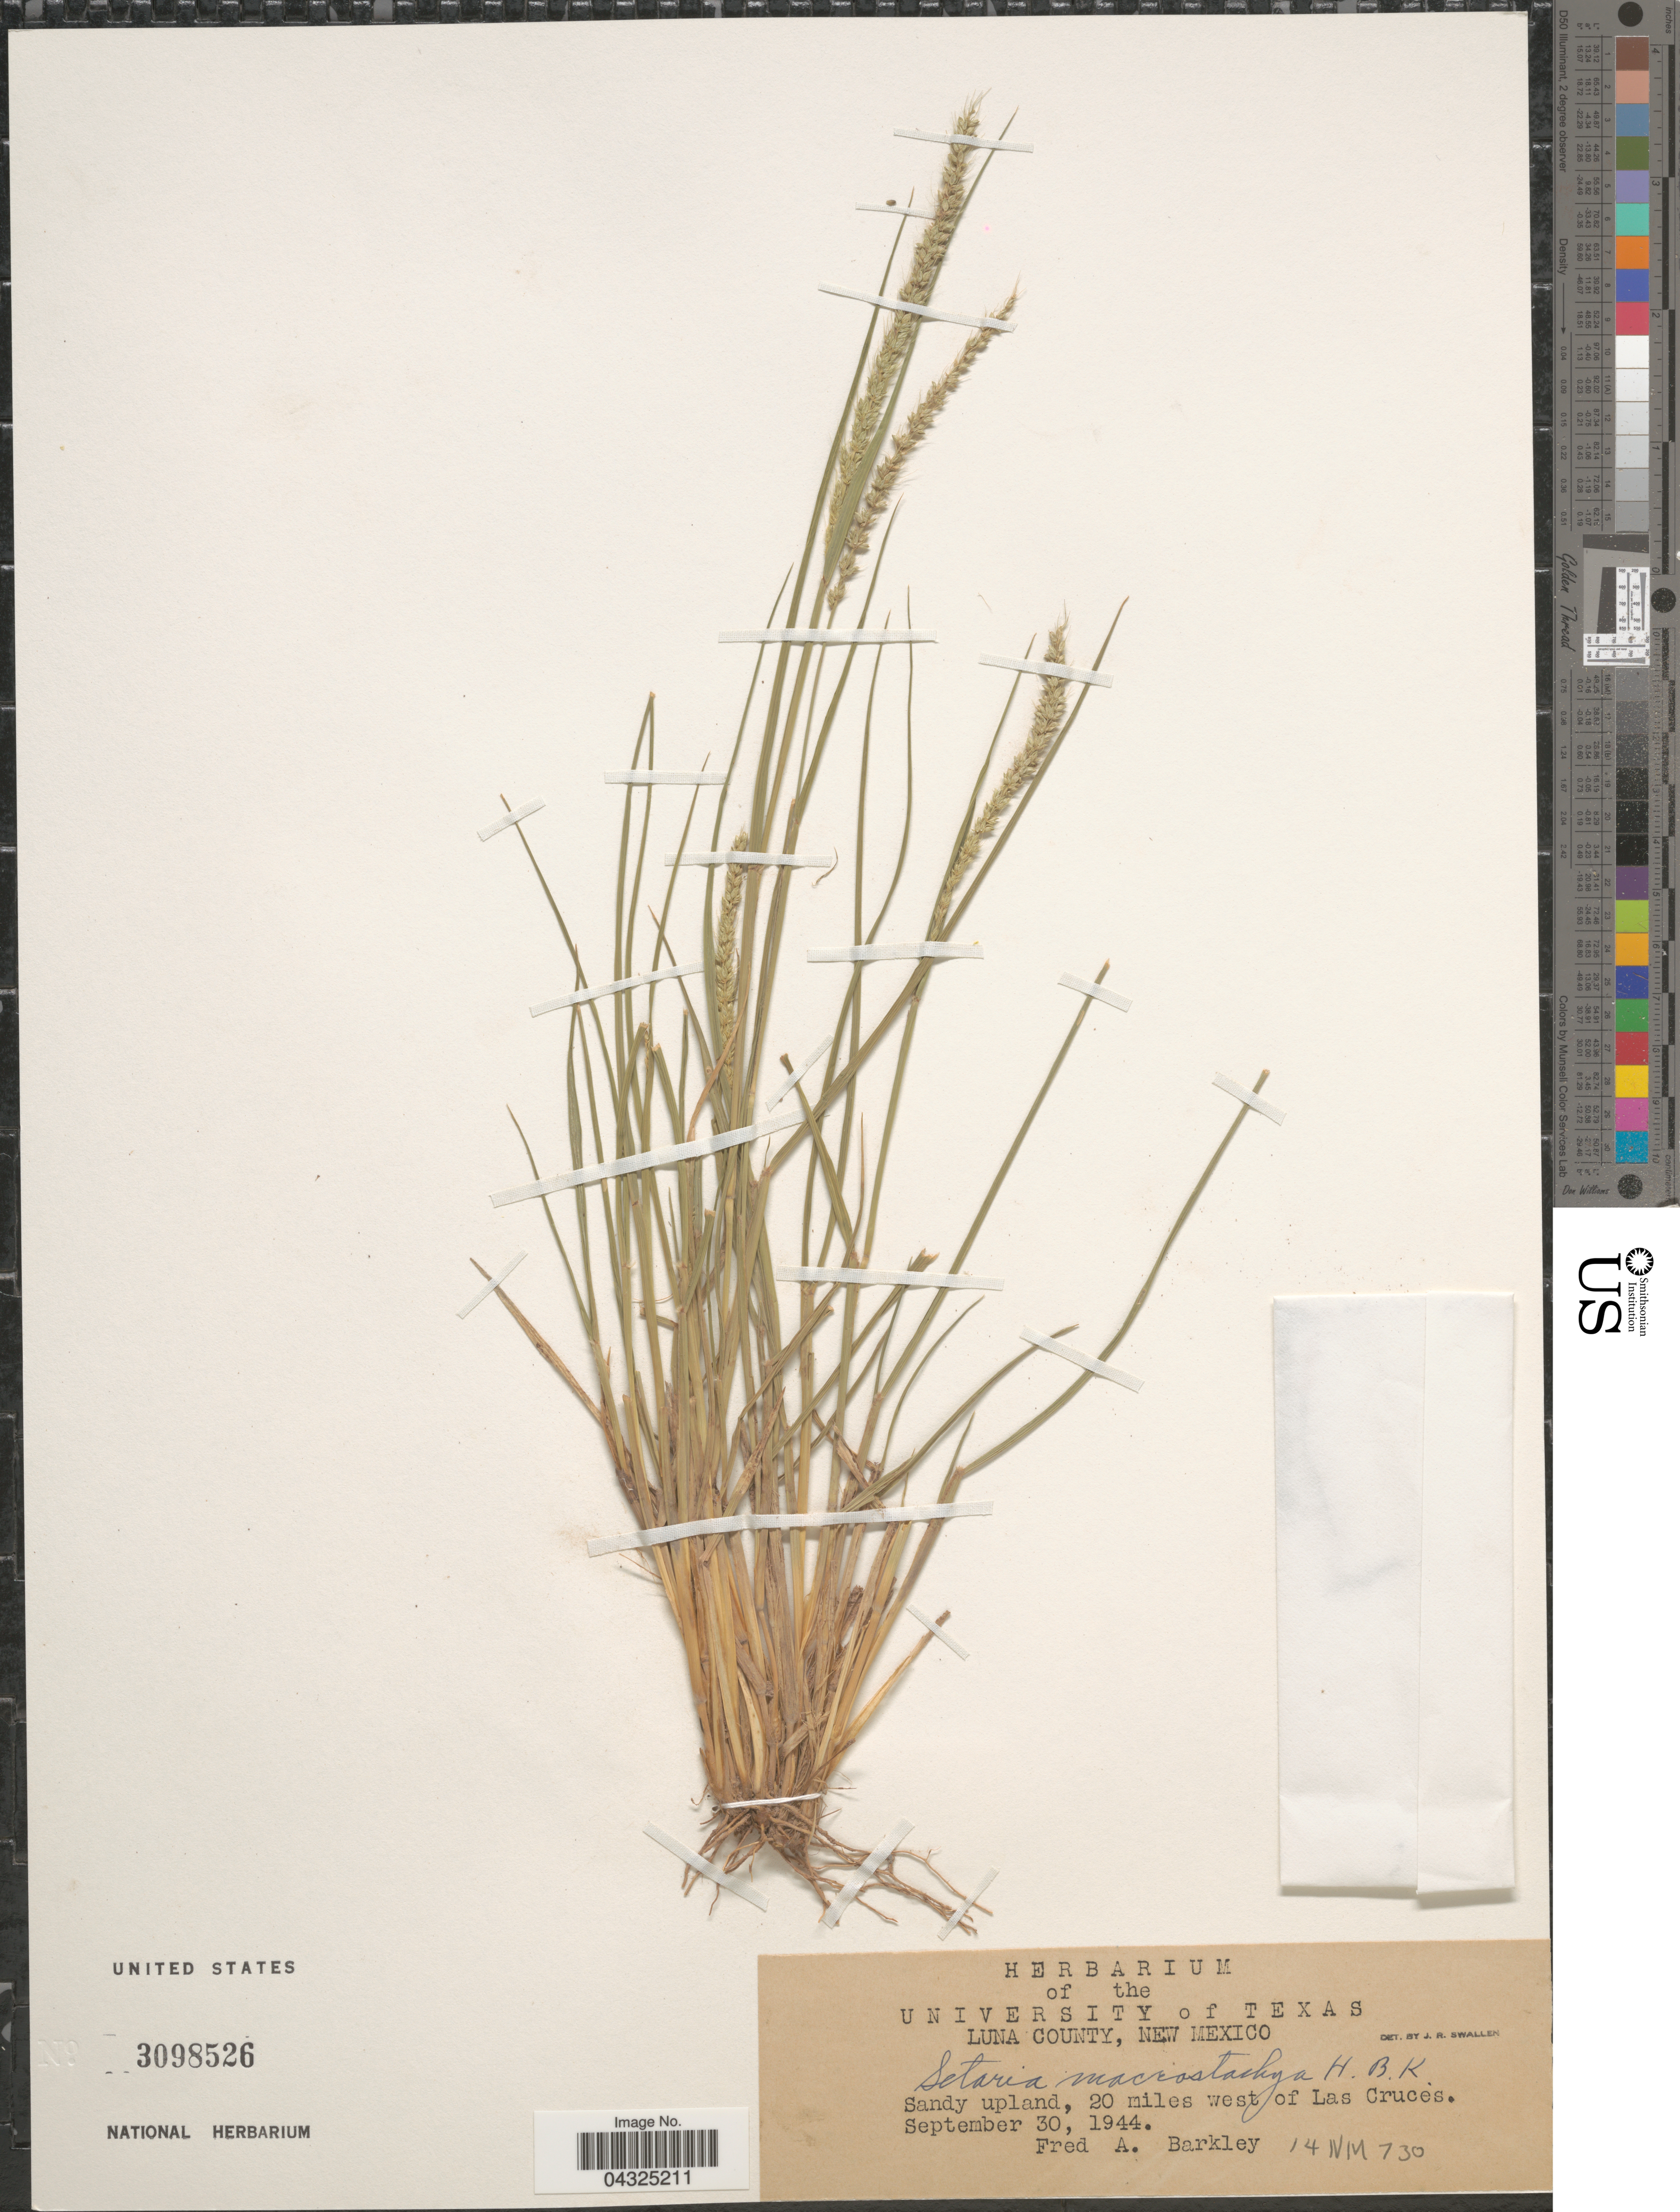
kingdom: Plantae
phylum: Tracheophyta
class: Liliopsida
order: Poales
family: Poaceae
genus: Setaria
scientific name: Setaria macrostachya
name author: Kunth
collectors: F. A. Barkley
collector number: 14NM730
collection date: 1944-09-30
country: United States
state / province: New Mexico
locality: Luna County. Sandy upland, 20 miles west of Las Cruces.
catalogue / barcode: US 3098526